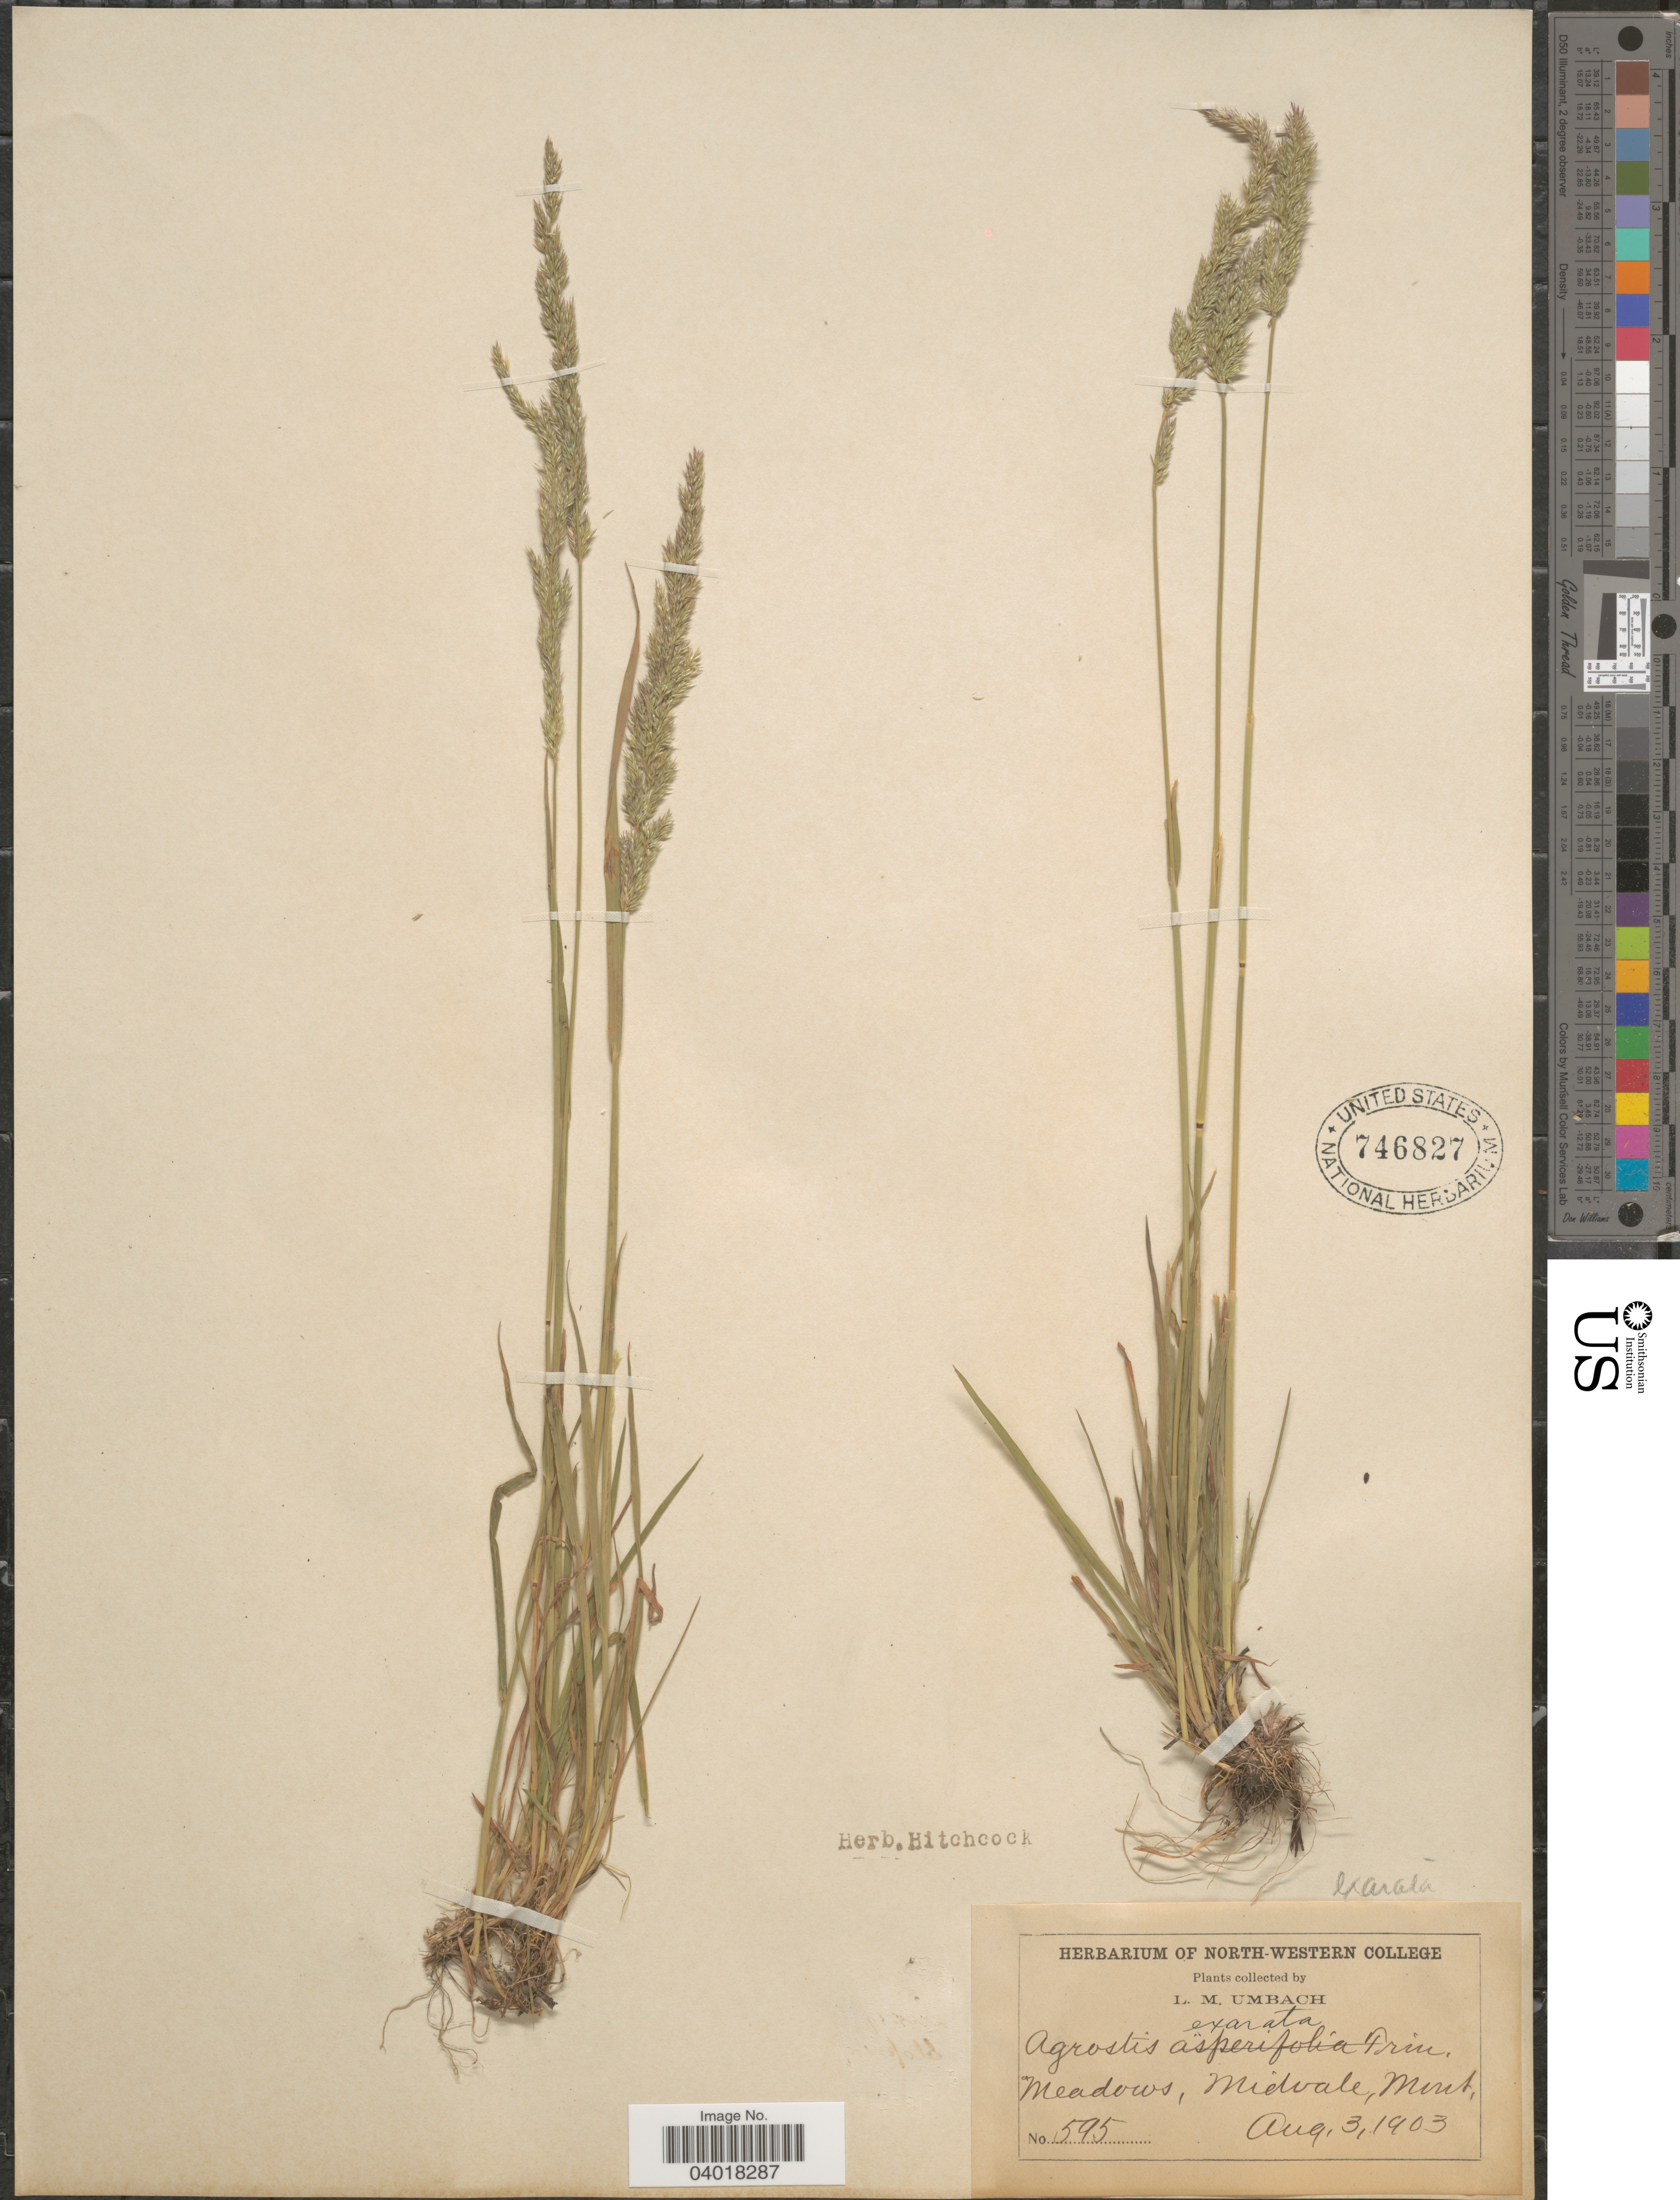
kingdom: Plantae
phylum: Tracheophyta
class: Liliopsida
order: Poales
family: Poaceae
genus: Agrostis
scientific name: Agrostis exarata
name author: Trin.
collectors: L. M. Umbach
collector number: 595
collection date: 1903-08-03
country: United States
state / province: Montana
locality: Meadows, Midvale.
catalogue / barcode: US 746827